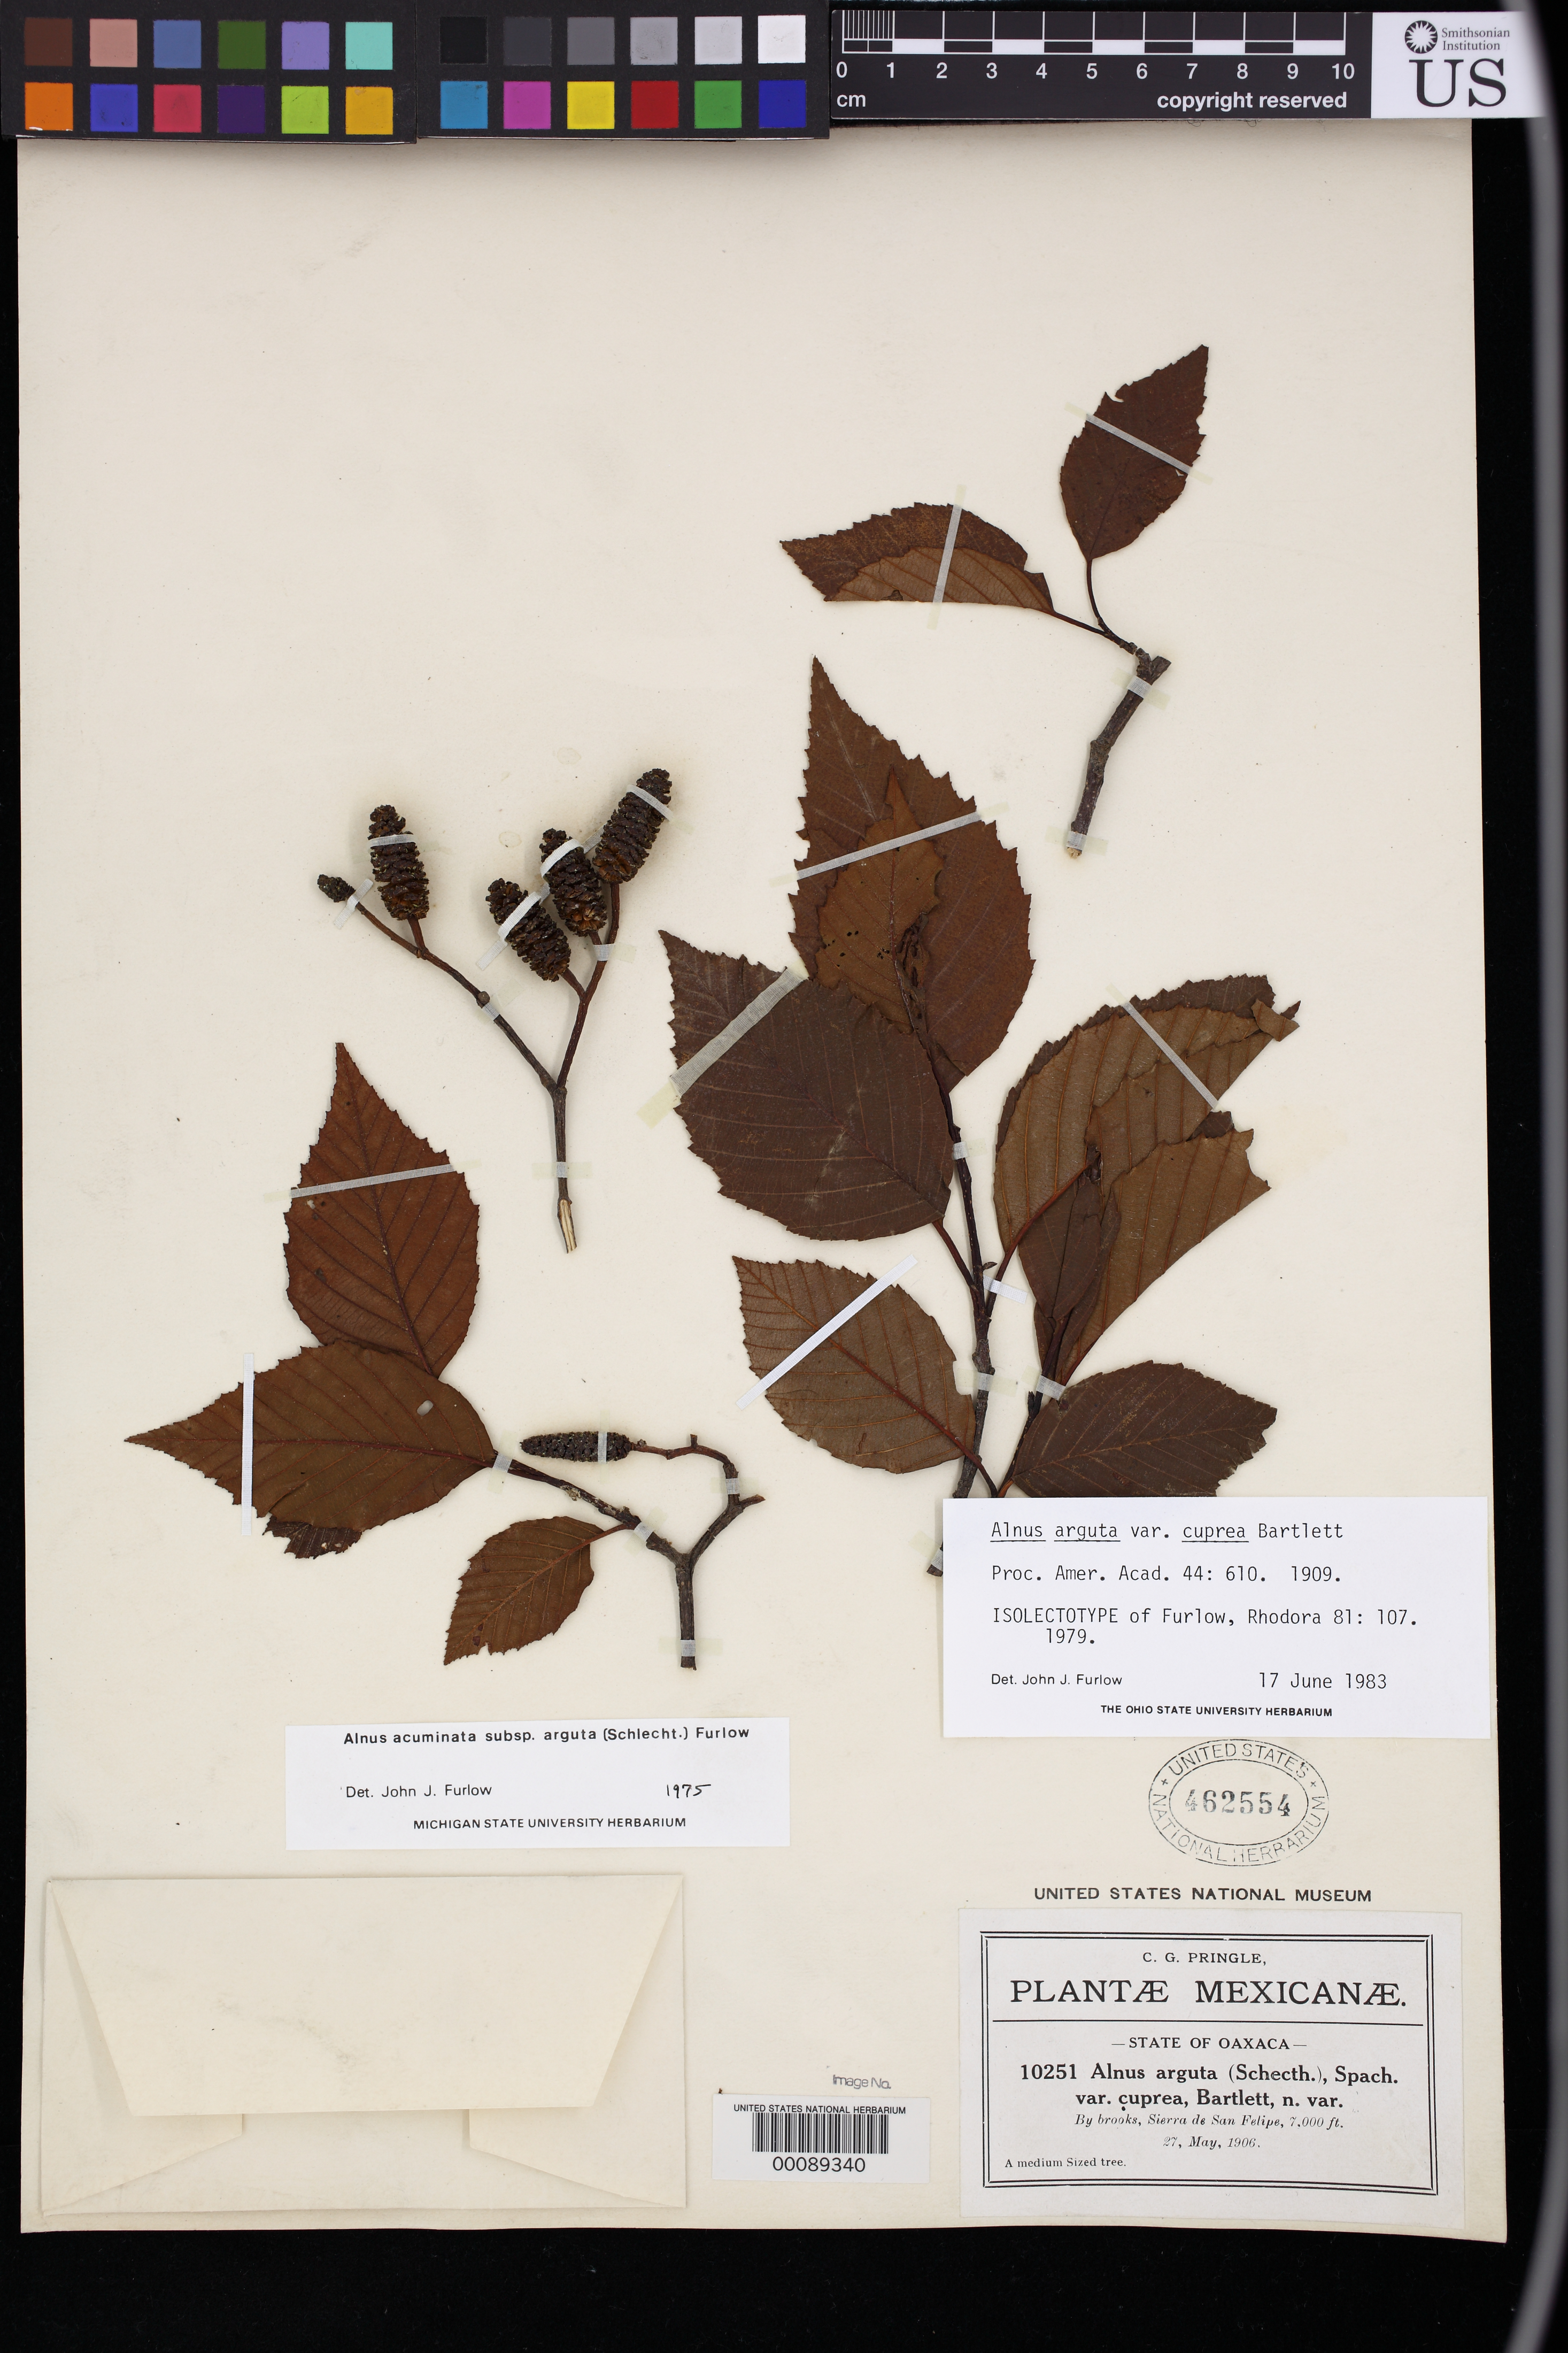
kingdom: Plantae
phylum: Tracheophyta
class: Magnoliopsida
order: Fagales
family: Betulaceae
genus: Alnus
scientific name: Alnus arguta var. cuprea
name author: Bartlett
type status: Isolectotype; Isosyntype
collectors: C. G. Pringle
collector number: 10251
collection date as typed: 27 May 1906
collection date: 1906-05-27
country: Mexico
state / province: Oaxaca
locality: Sierra de San Felipe.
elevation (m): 2134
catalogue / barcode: US 462554